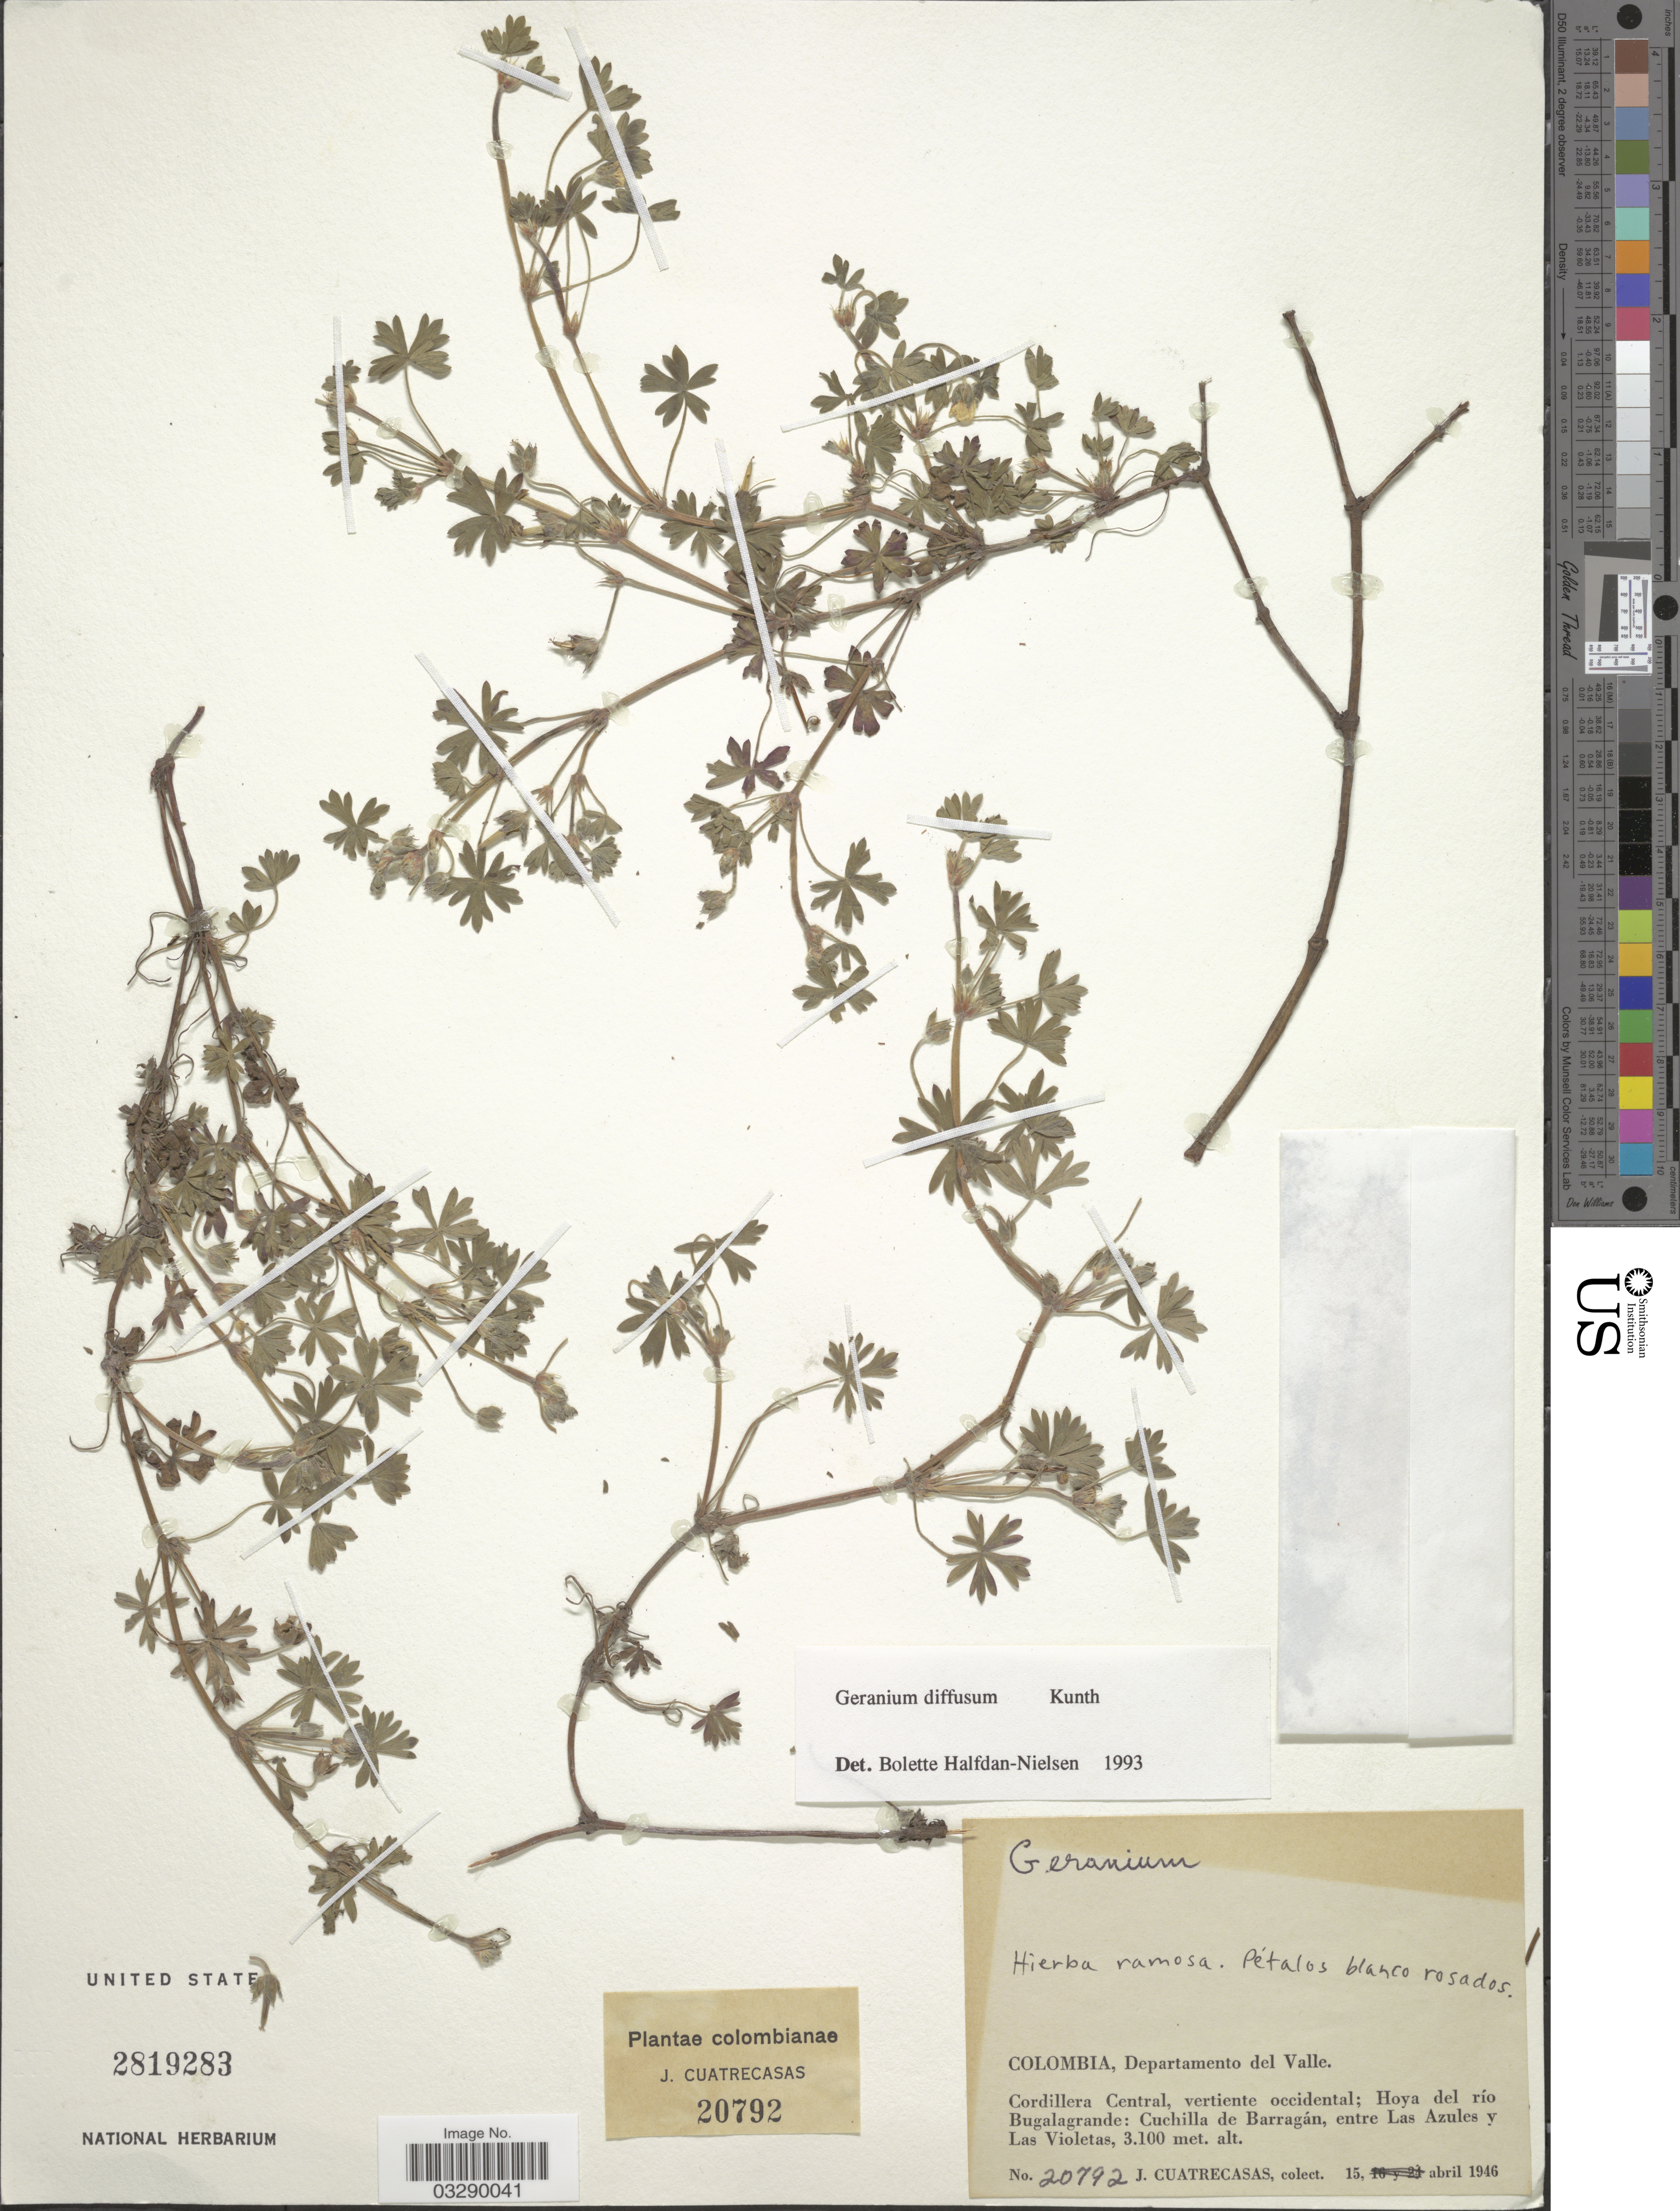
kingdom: Plantae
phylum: Tracheophyta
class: Magnoliopsida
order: Geraniales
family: Geraniaceae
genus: Geranium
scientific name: Geranium diffusum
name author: Kunth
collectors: J. Cuatrecasas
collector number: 20792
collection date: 1946-04-15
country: Colombia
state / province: Valle del Cauca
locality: Departamento del Valle. Cordillera Central, vertiente occidental; Hoya del río Bugalagrande: Cuchilla de Barragán, entre Las Azules y Las Violetas.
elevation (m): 3100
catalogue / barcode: US 2819283